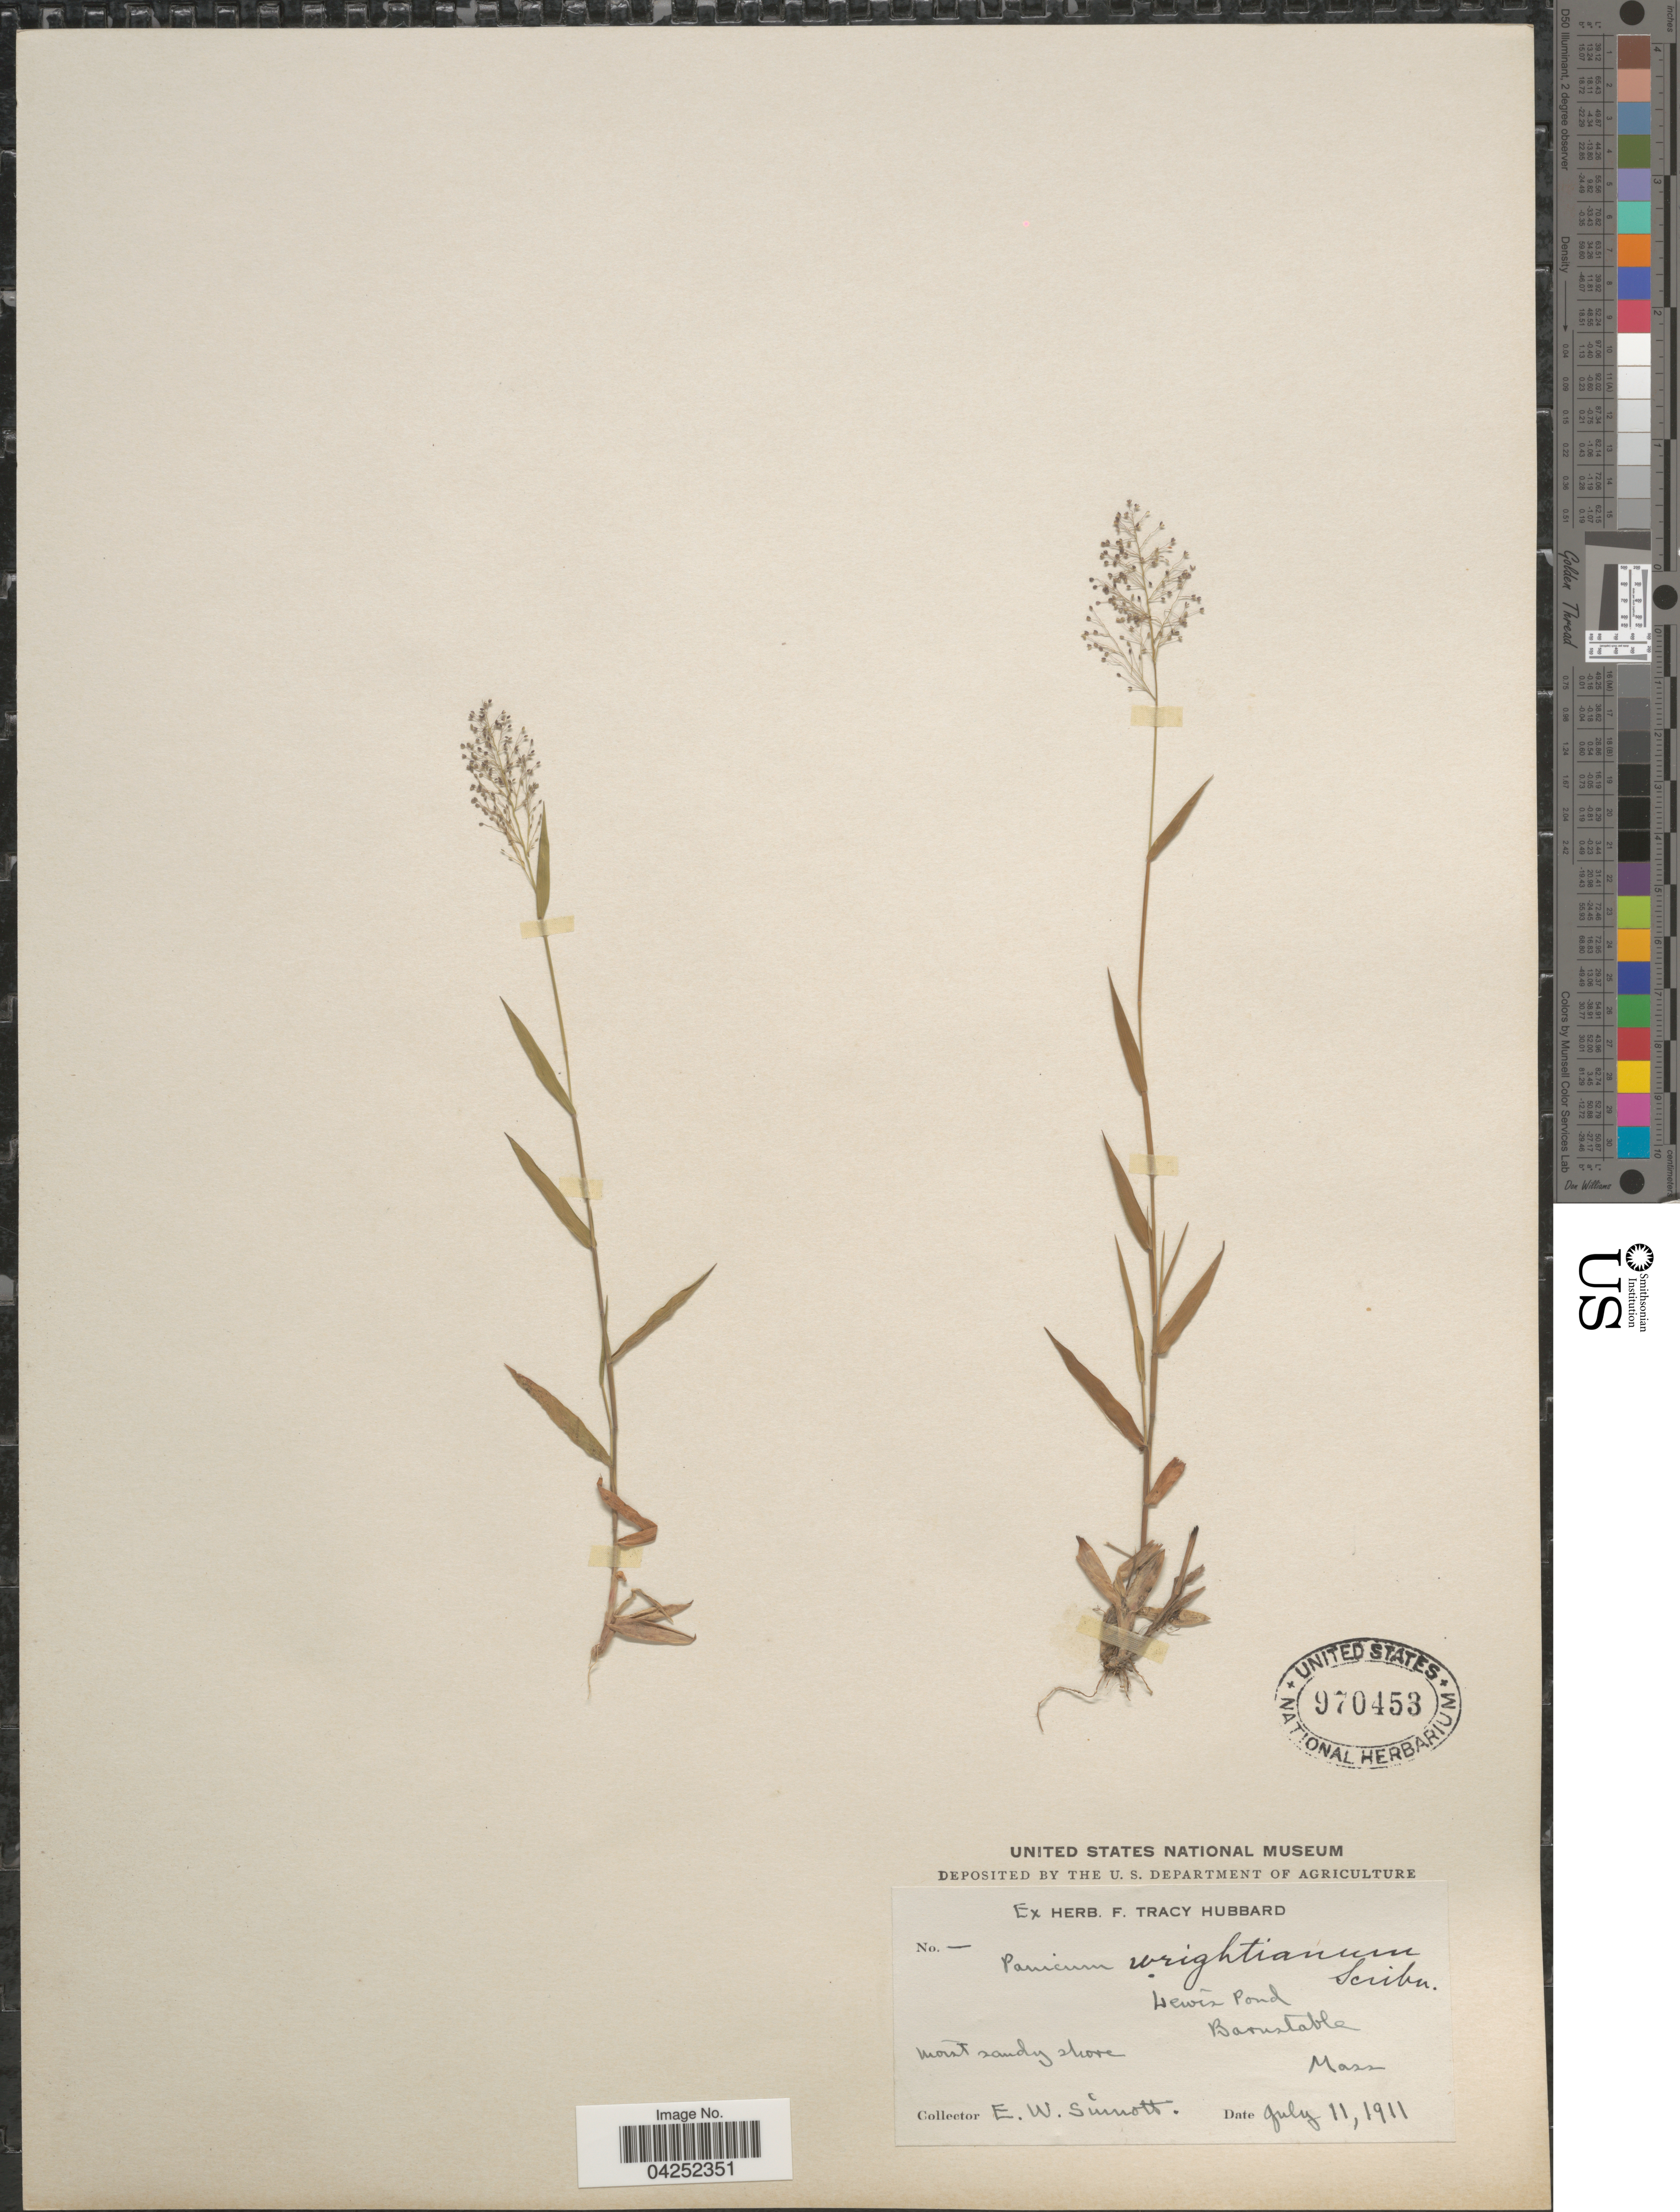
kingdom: Plantae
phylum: Tracheophyta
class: Liliopsida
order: Poales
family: Poaceae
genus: Dichanthelium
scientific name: Dichanthelium acuminatum var. longiligulatum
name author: (Nash) Gould & C.A. Clark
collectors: E. Sinnott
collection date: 1911-07-11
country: United States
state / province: Massachusetts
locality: Lewis Pond. Barnstable. Moist sandy shore.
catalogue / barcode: US 970453